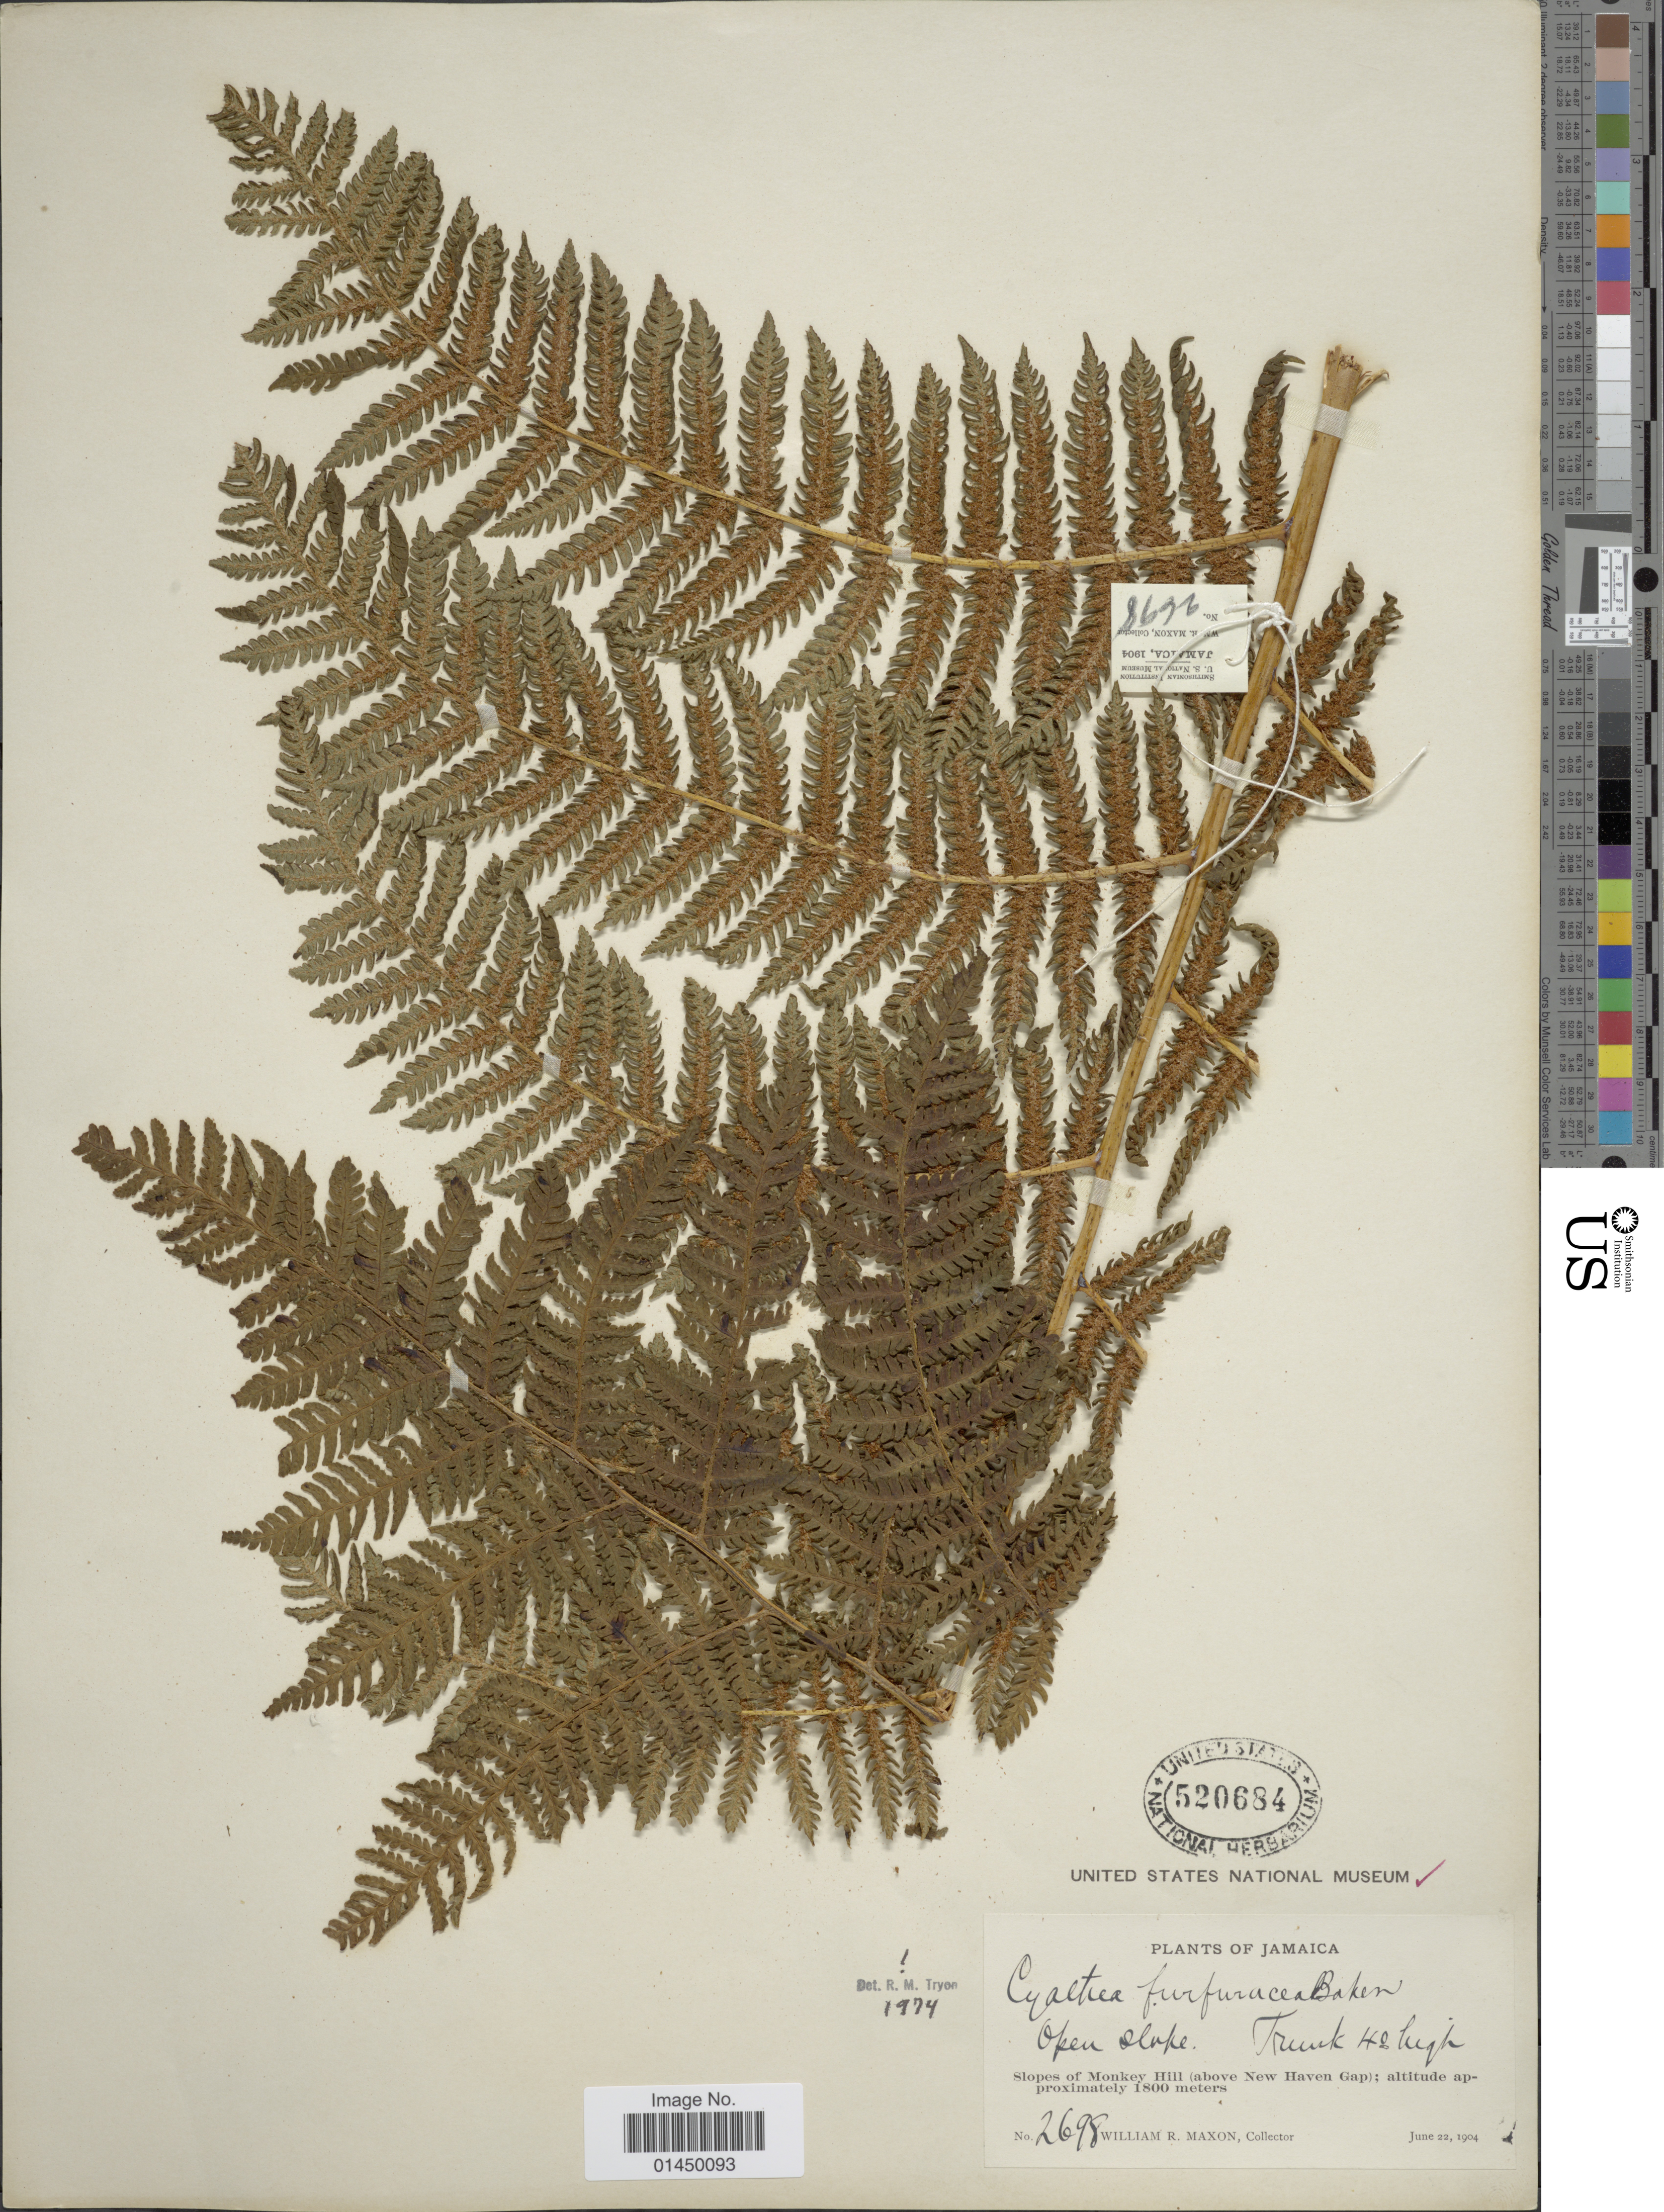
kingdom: Plantae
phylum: Tracheophyta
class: Polypodiopsida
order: Cyatheales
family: Cyatheaceae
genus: Cyathea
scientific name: Cyathea furfuracea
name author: Christ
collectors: W. R. Maxon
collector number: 2698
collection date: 1904-06-22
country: Jamaica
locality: Slopes of Monkey Hill (above New Haven Gap)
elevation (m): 1800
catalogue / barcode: US 520684